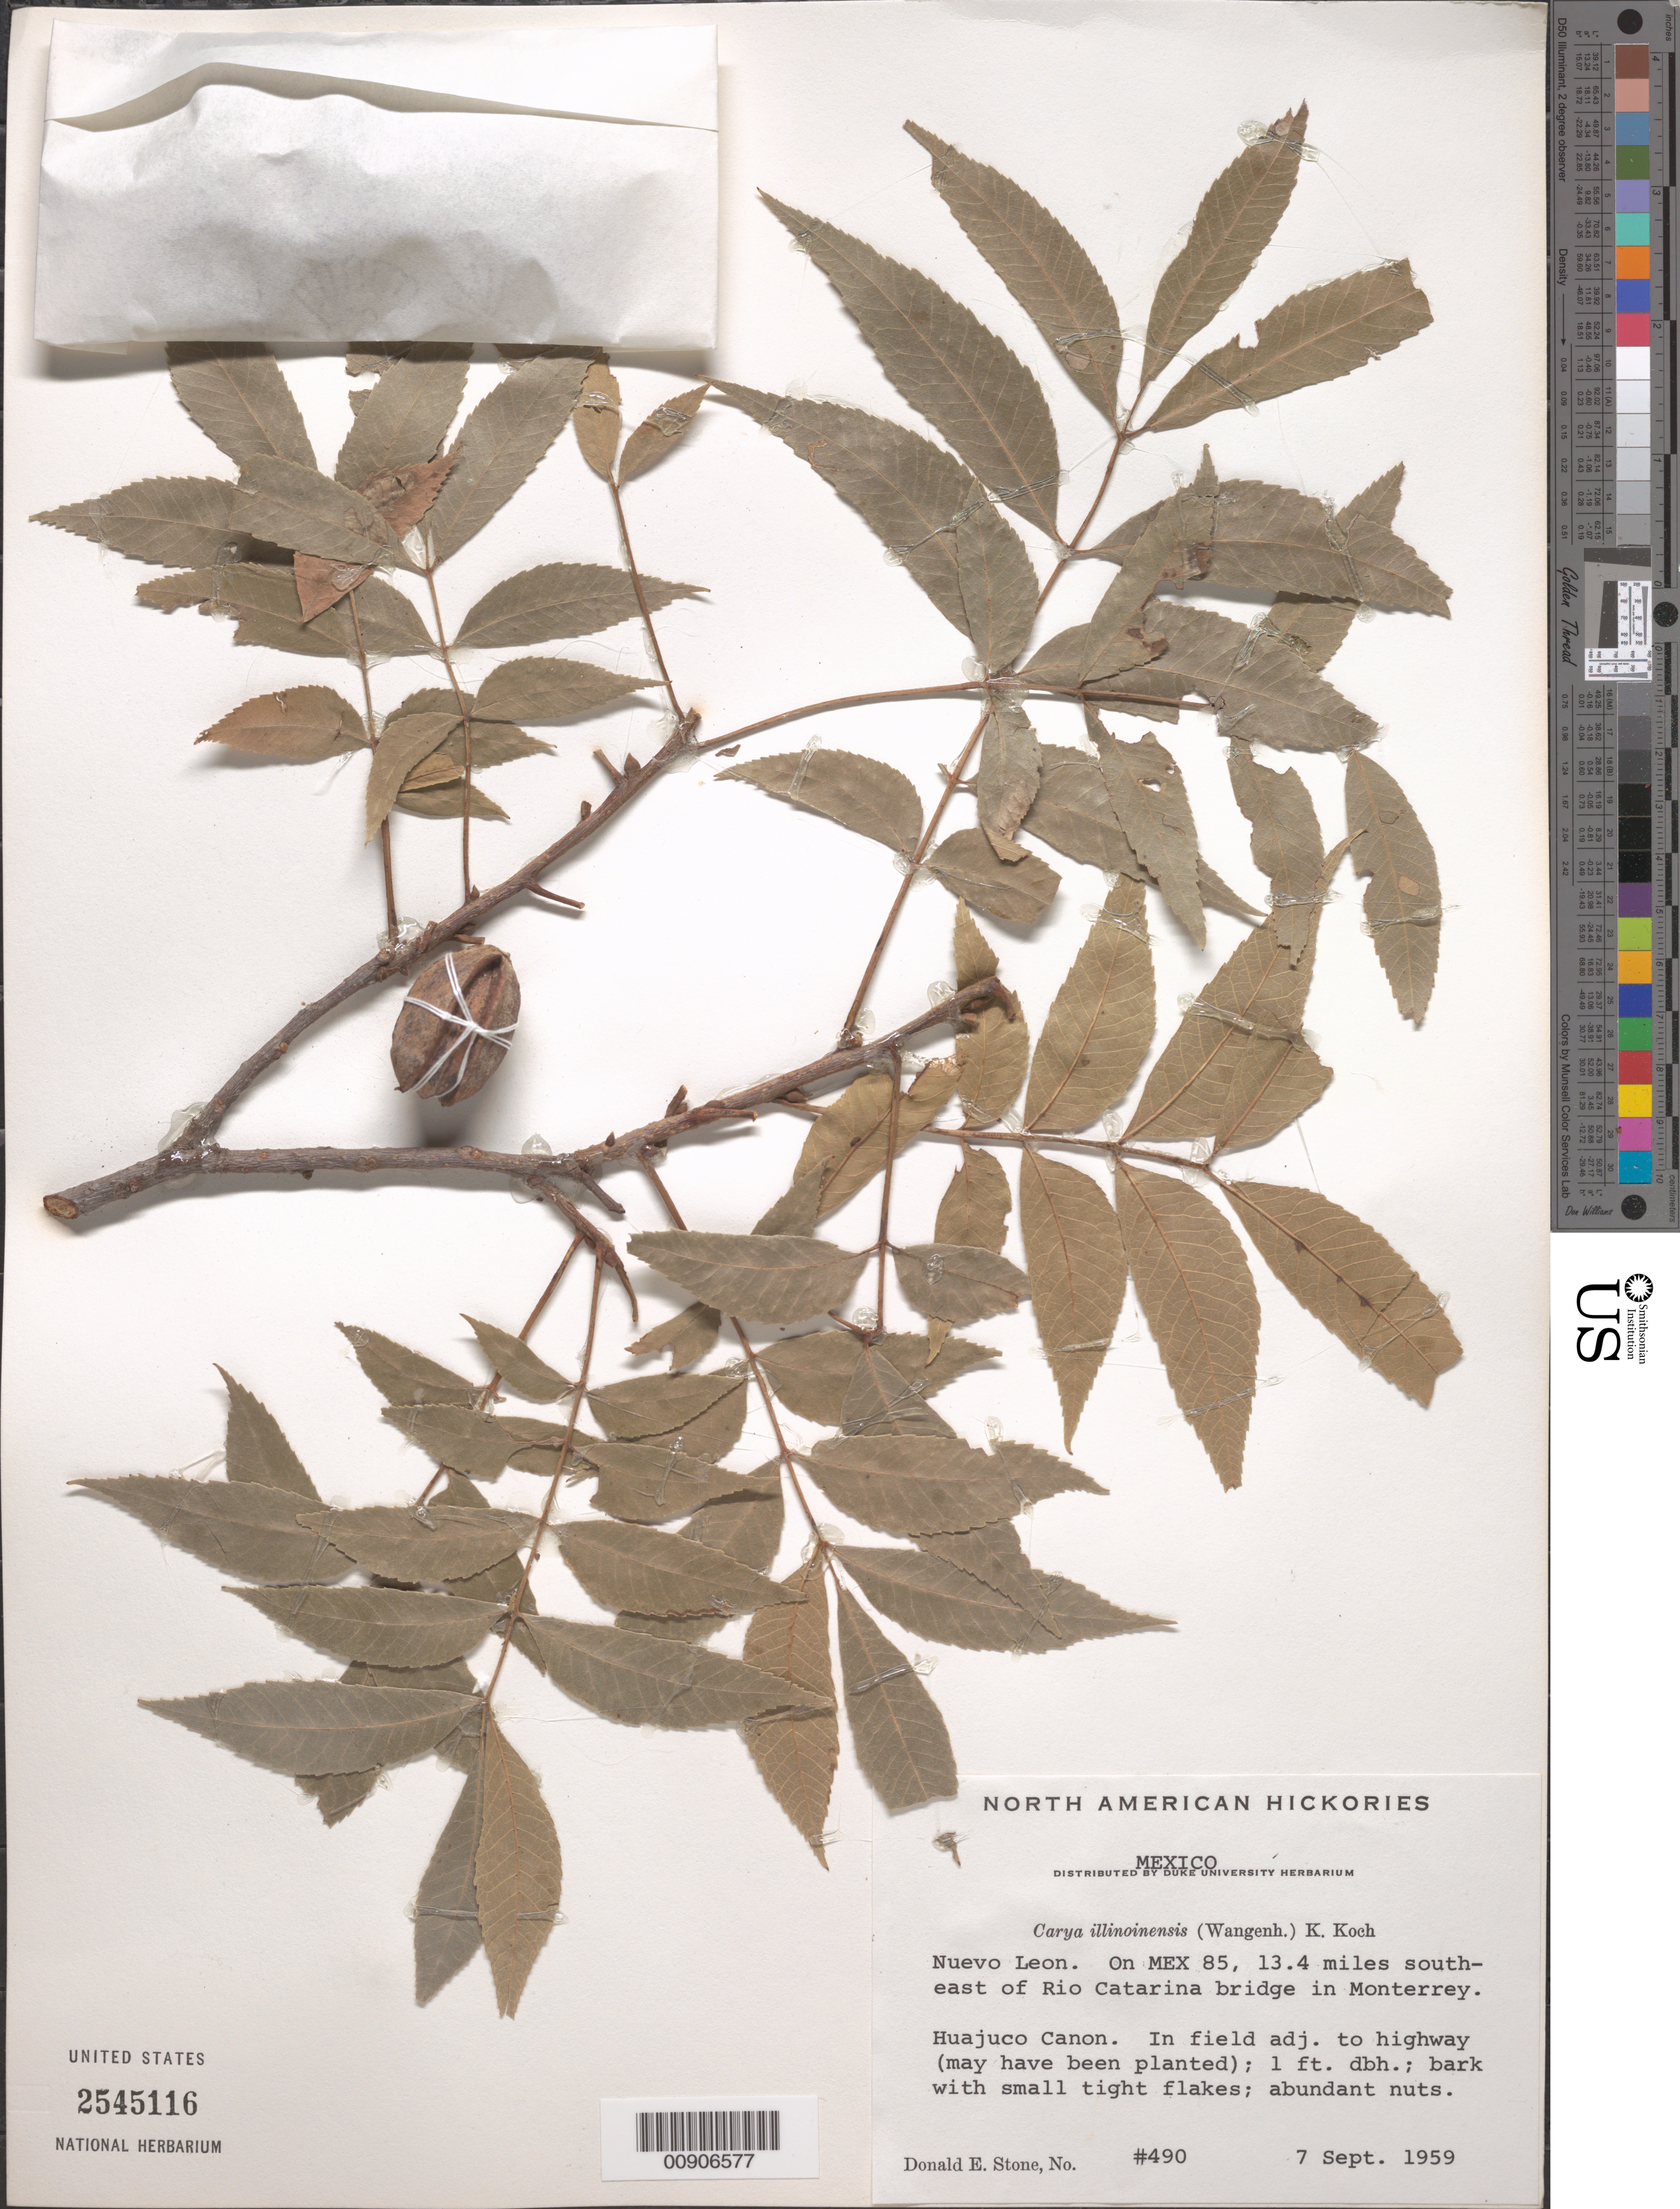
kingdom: Plantae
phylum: Tracheophyta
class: Magnoliopsida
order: Fagales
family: Juglandaceae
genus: Carya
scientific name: Carya illinoinensis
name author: (Wangenh.) K. Koch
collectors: D. E. Stone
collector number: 490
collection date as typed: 07 Sep 1959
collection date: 1959-09-07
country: Mexico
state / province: Nuevo León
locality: Nuevo León: On MEX 85, 13.4 miles southeast of Río Catarina bridge in Monterrey. Huajuco Canon.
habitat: In field adj. to highway (may have been planted).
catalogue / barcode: US 2545116